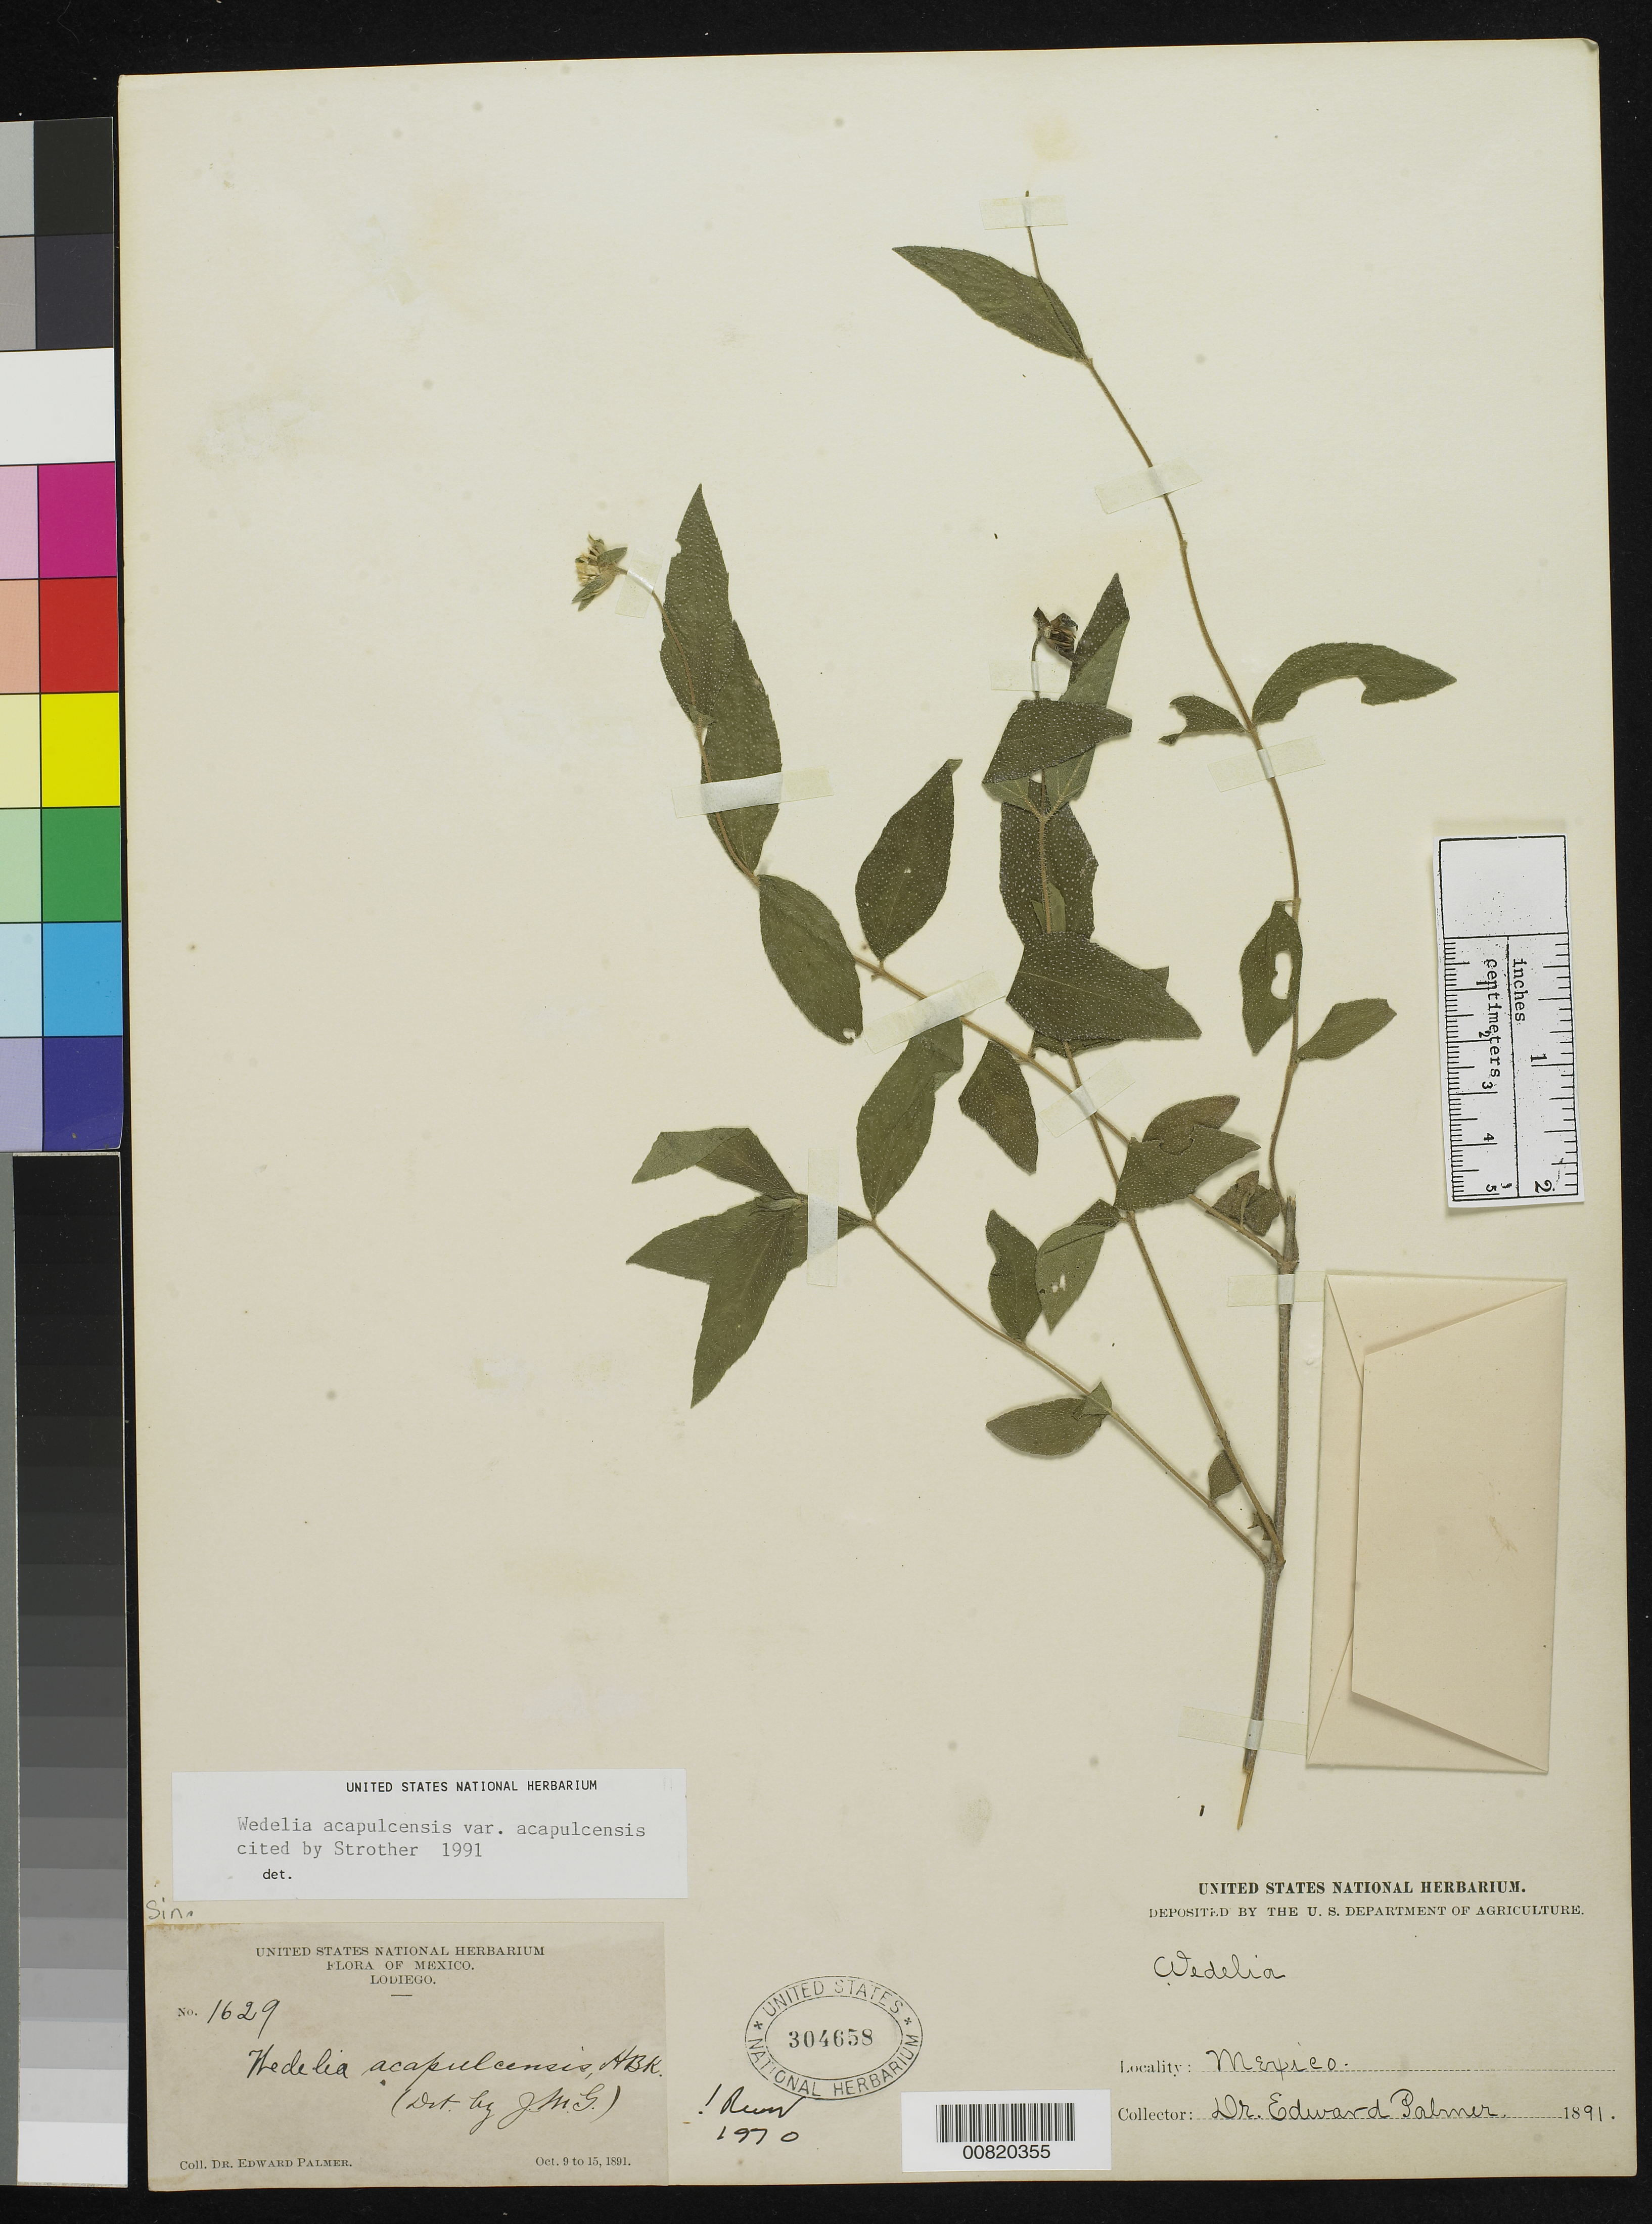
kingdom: Plantae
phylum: Tracheophyta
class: Magnoliopsida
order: Asterales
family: Asteraceae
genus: Wedelia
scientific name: Wedelia acapulcensis var. acapulcensis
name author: Kunth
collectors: E. Palmer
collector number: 1629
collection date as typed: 09 Oct 1891 to 15 Oct 1891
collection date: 1891-10-09/1891-10-15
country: Mexico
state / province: Sinaloa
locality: Lodiego, Sinaloa.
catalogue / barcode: US 304658